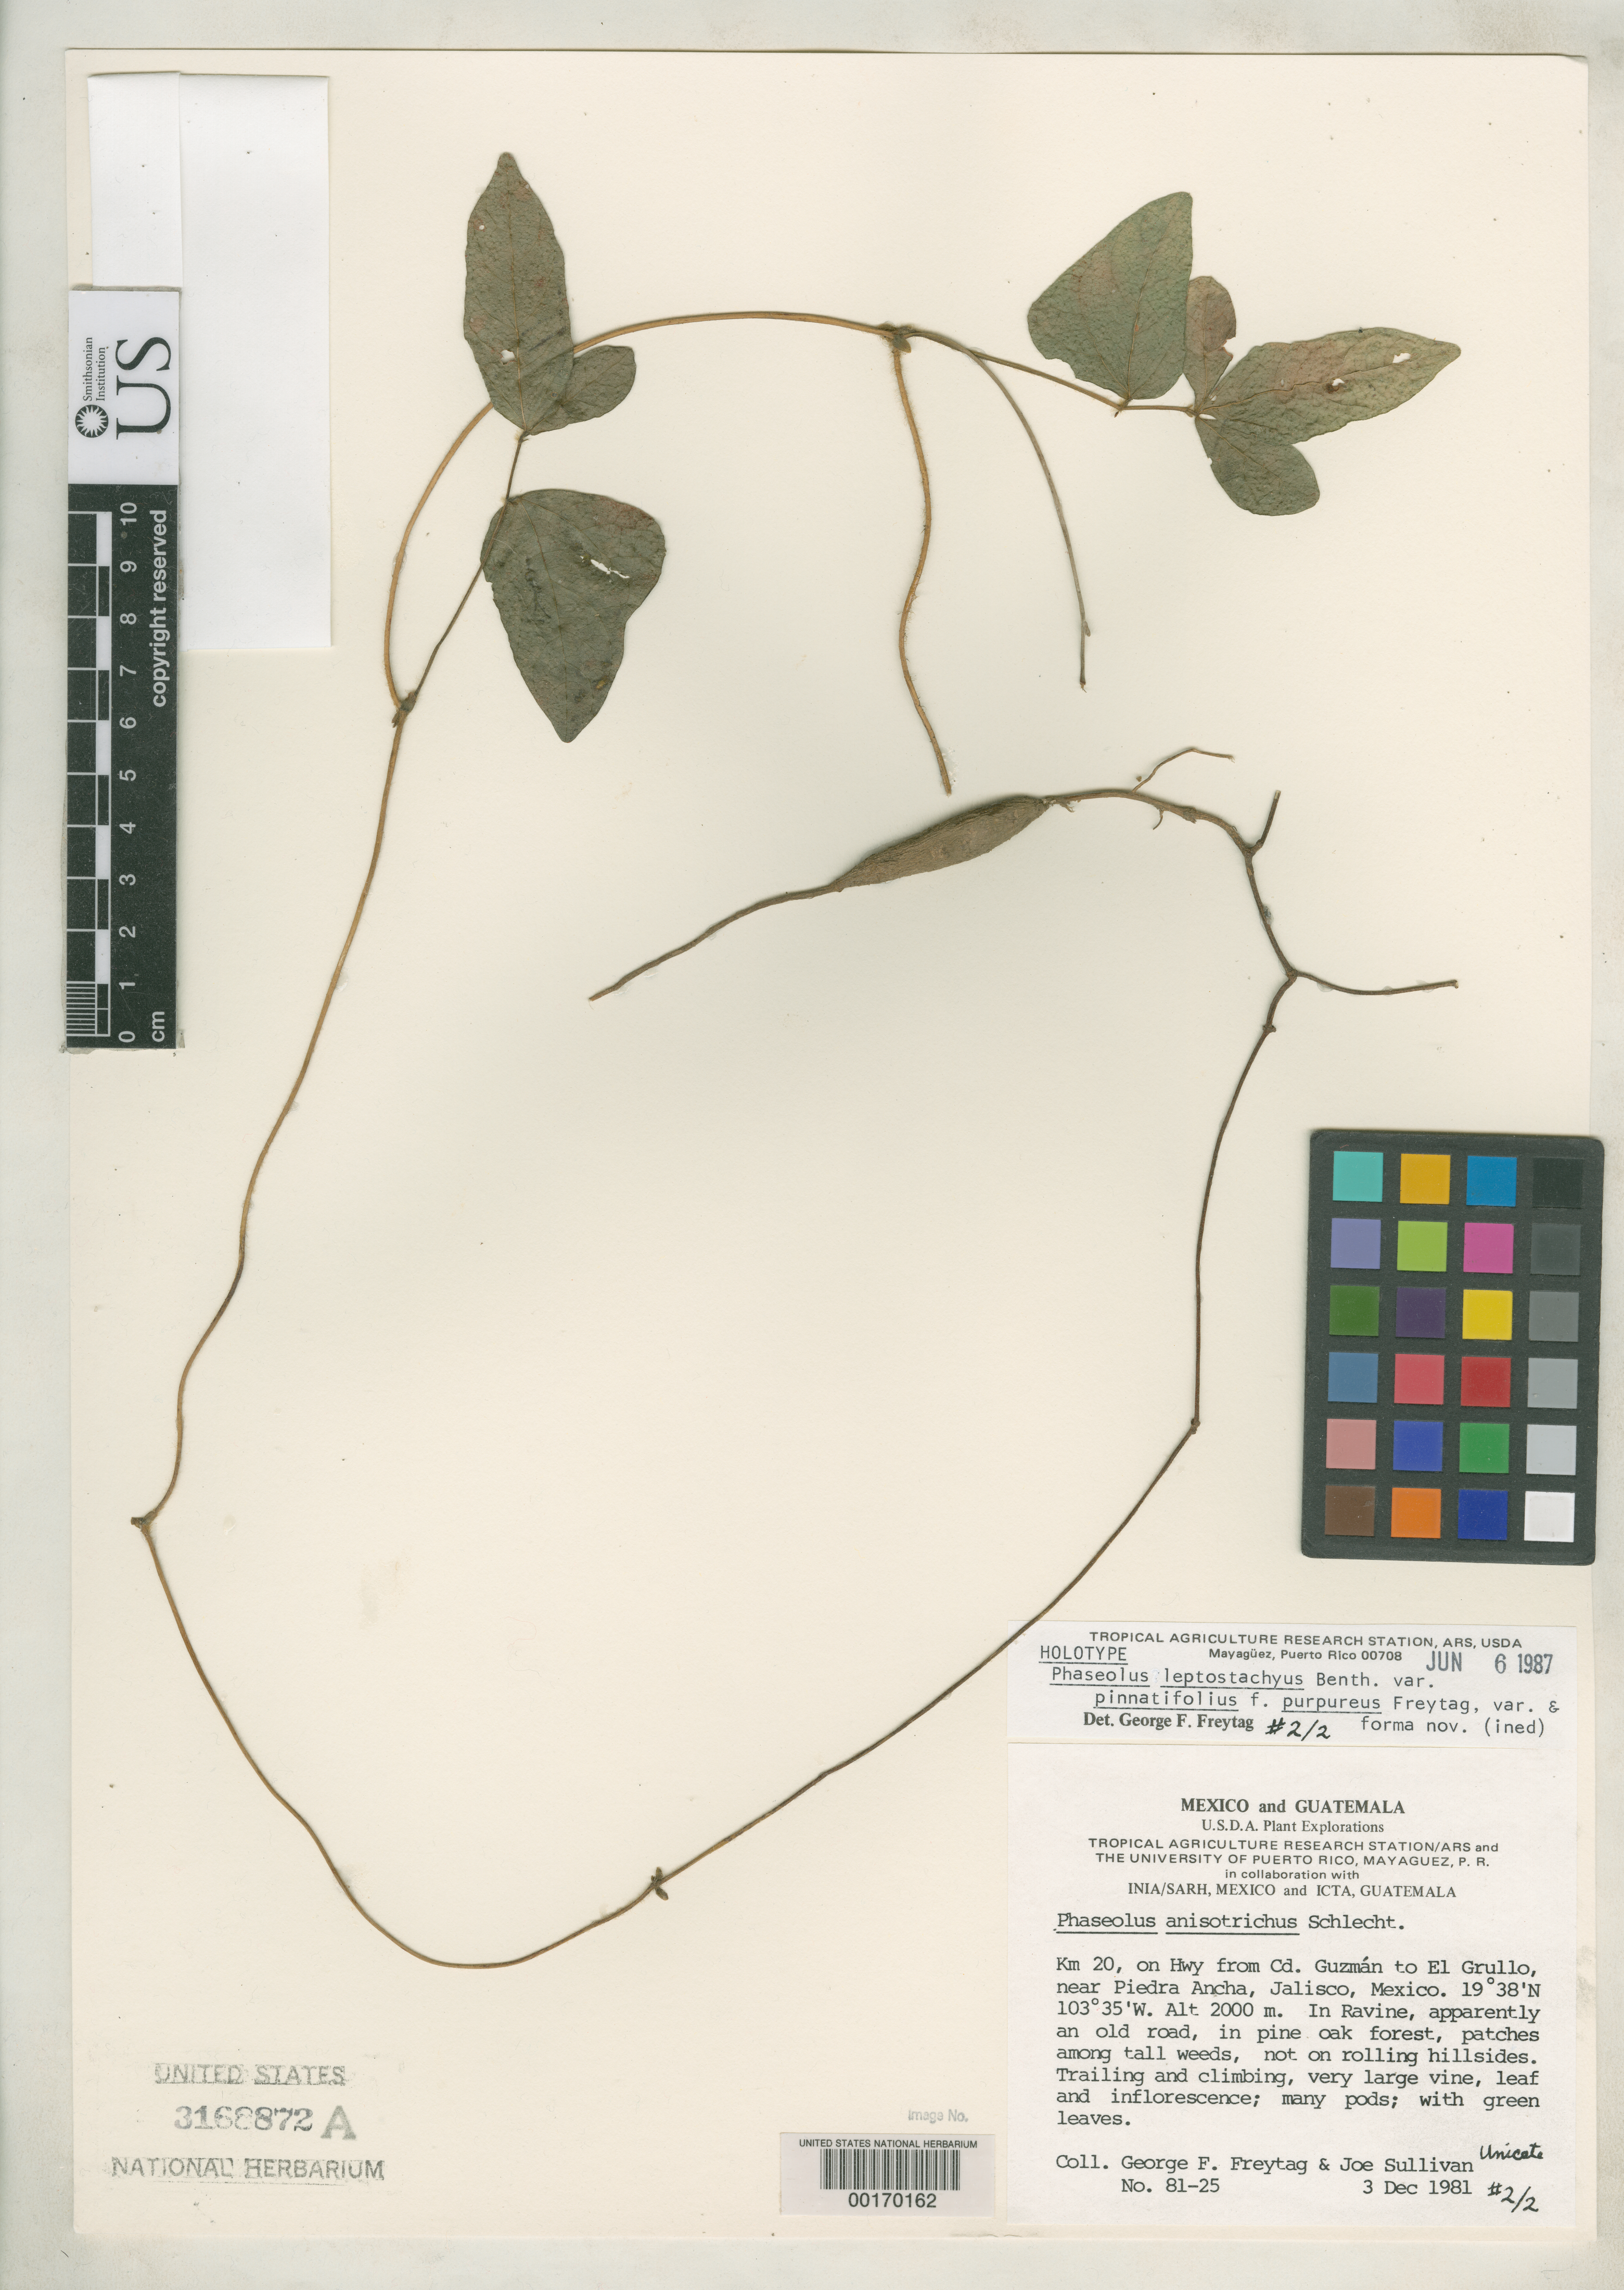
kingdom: Plantae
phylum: Tracheophyta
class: Magnoliopsida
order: Fabales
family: Fabaceae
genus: Phaseolus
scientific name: Phaseolus leptostachyus var. pinnatifolius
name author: Freytag in Freytag & Debouck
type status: Holotype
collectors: G. F. Freytag & J. Sullivan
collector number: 81-25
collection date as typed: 03 Dec 1981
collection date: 1981-12-03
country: Mexico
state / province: Jalisco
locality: Km 20, on Hwy from Cd. Guzman to El Grullo, near Piedra Ancha, Jalisco, Mexico.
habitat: In ravine, apparently an old road, in pine oak forest, patches among tall weeds, not on rolling hillsides.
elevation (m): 2000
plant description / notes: Annotated and published as "Phaseolus leptostachyus Benth. var. pinnatifolius f. purpureus Freytag, var. & forma nova". Typical form with different epithet (rather than autonym as "f. pinnatifolius") apparently permissible under ICBN (26A.3).; Also a holotype of Phaseolus leptostachyus var. pinnatifolius f. purpureus Freytag.; Annotated and published as "Phaseolus leptostachyus Benth. var. pinnatifolius f. purpureus Freytag, var. & forma nova". Typical form with different epithet (rather than autonym as "f. pinnatifolius") apparently permissible under ICBN (26A.3).; Also a holotype of Phaseolus leptostachyus var. pinnatifolius Freytag.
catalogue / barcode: US 3168872A